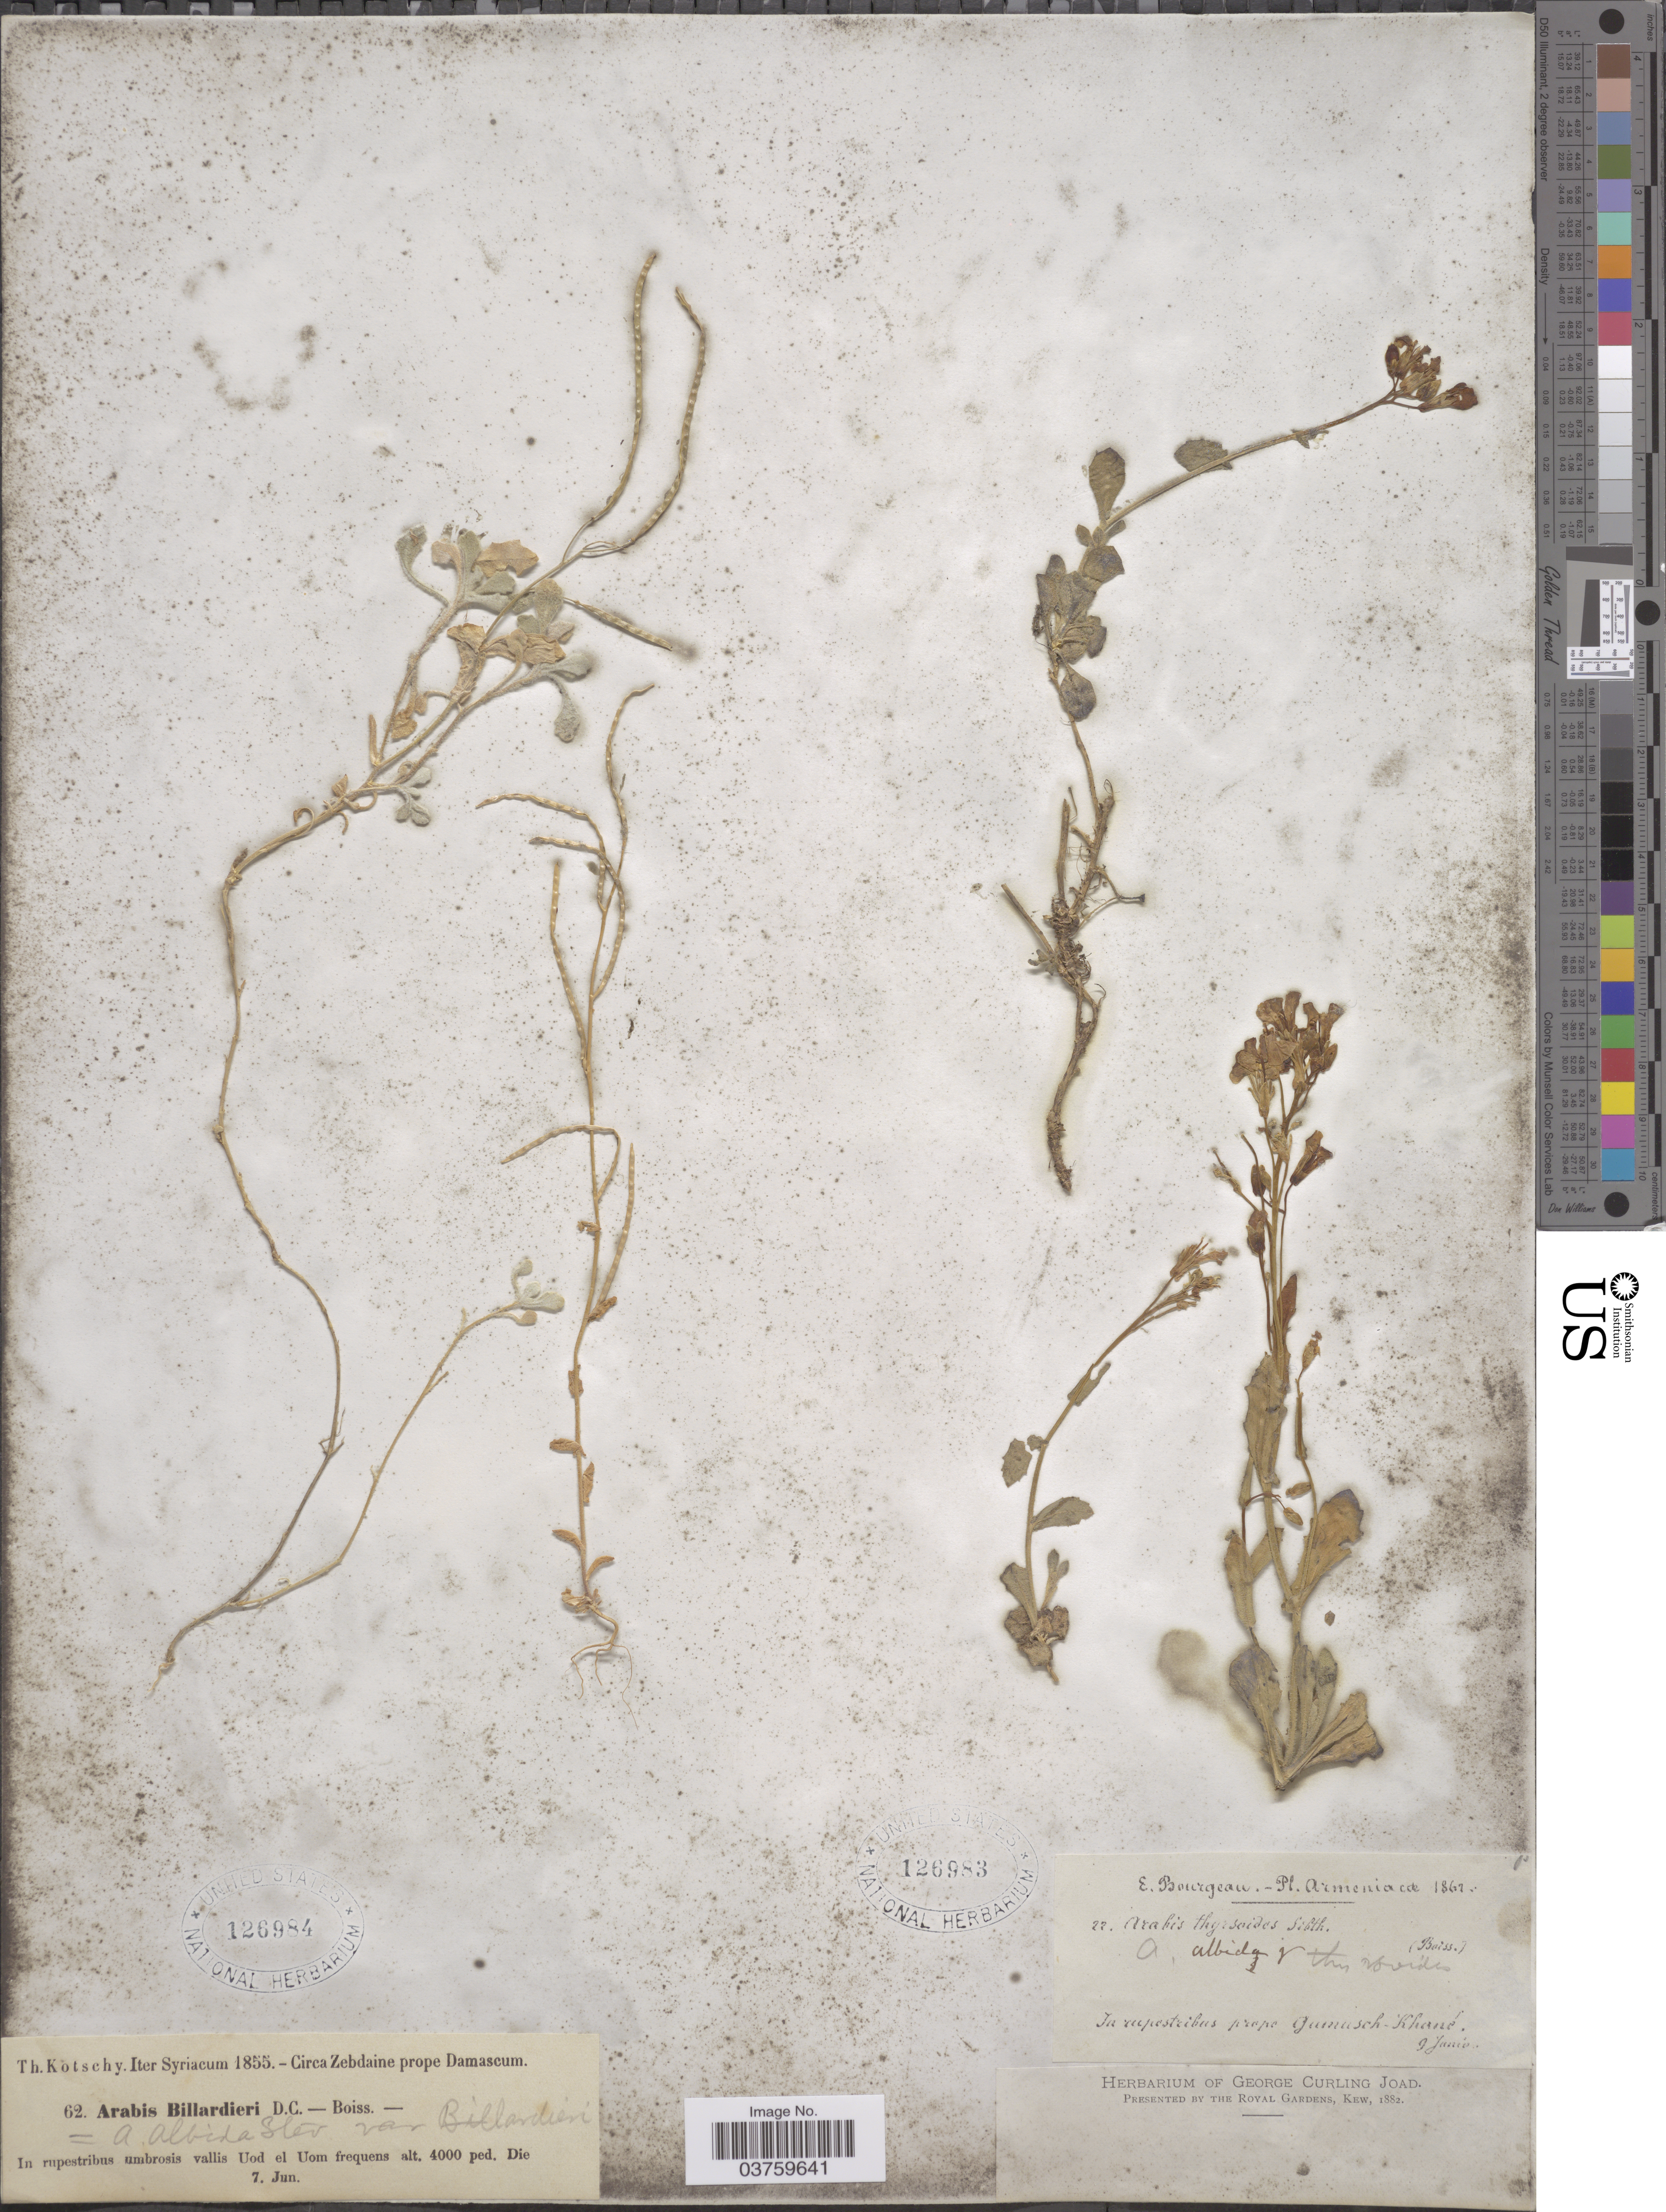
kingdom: Plantae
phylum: Tracheophyta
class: Magnoliopsida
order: Brassicales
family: Brassicaceae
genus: Arabis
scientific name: Arabis caucasica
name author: Willd.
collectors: K. G. Kotschy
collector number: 62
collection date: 1855-06-07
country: Syria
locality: In rupestribus umbrosis vallis Uod el Uom frequens.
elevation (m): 1219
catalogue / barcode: US 126984-2